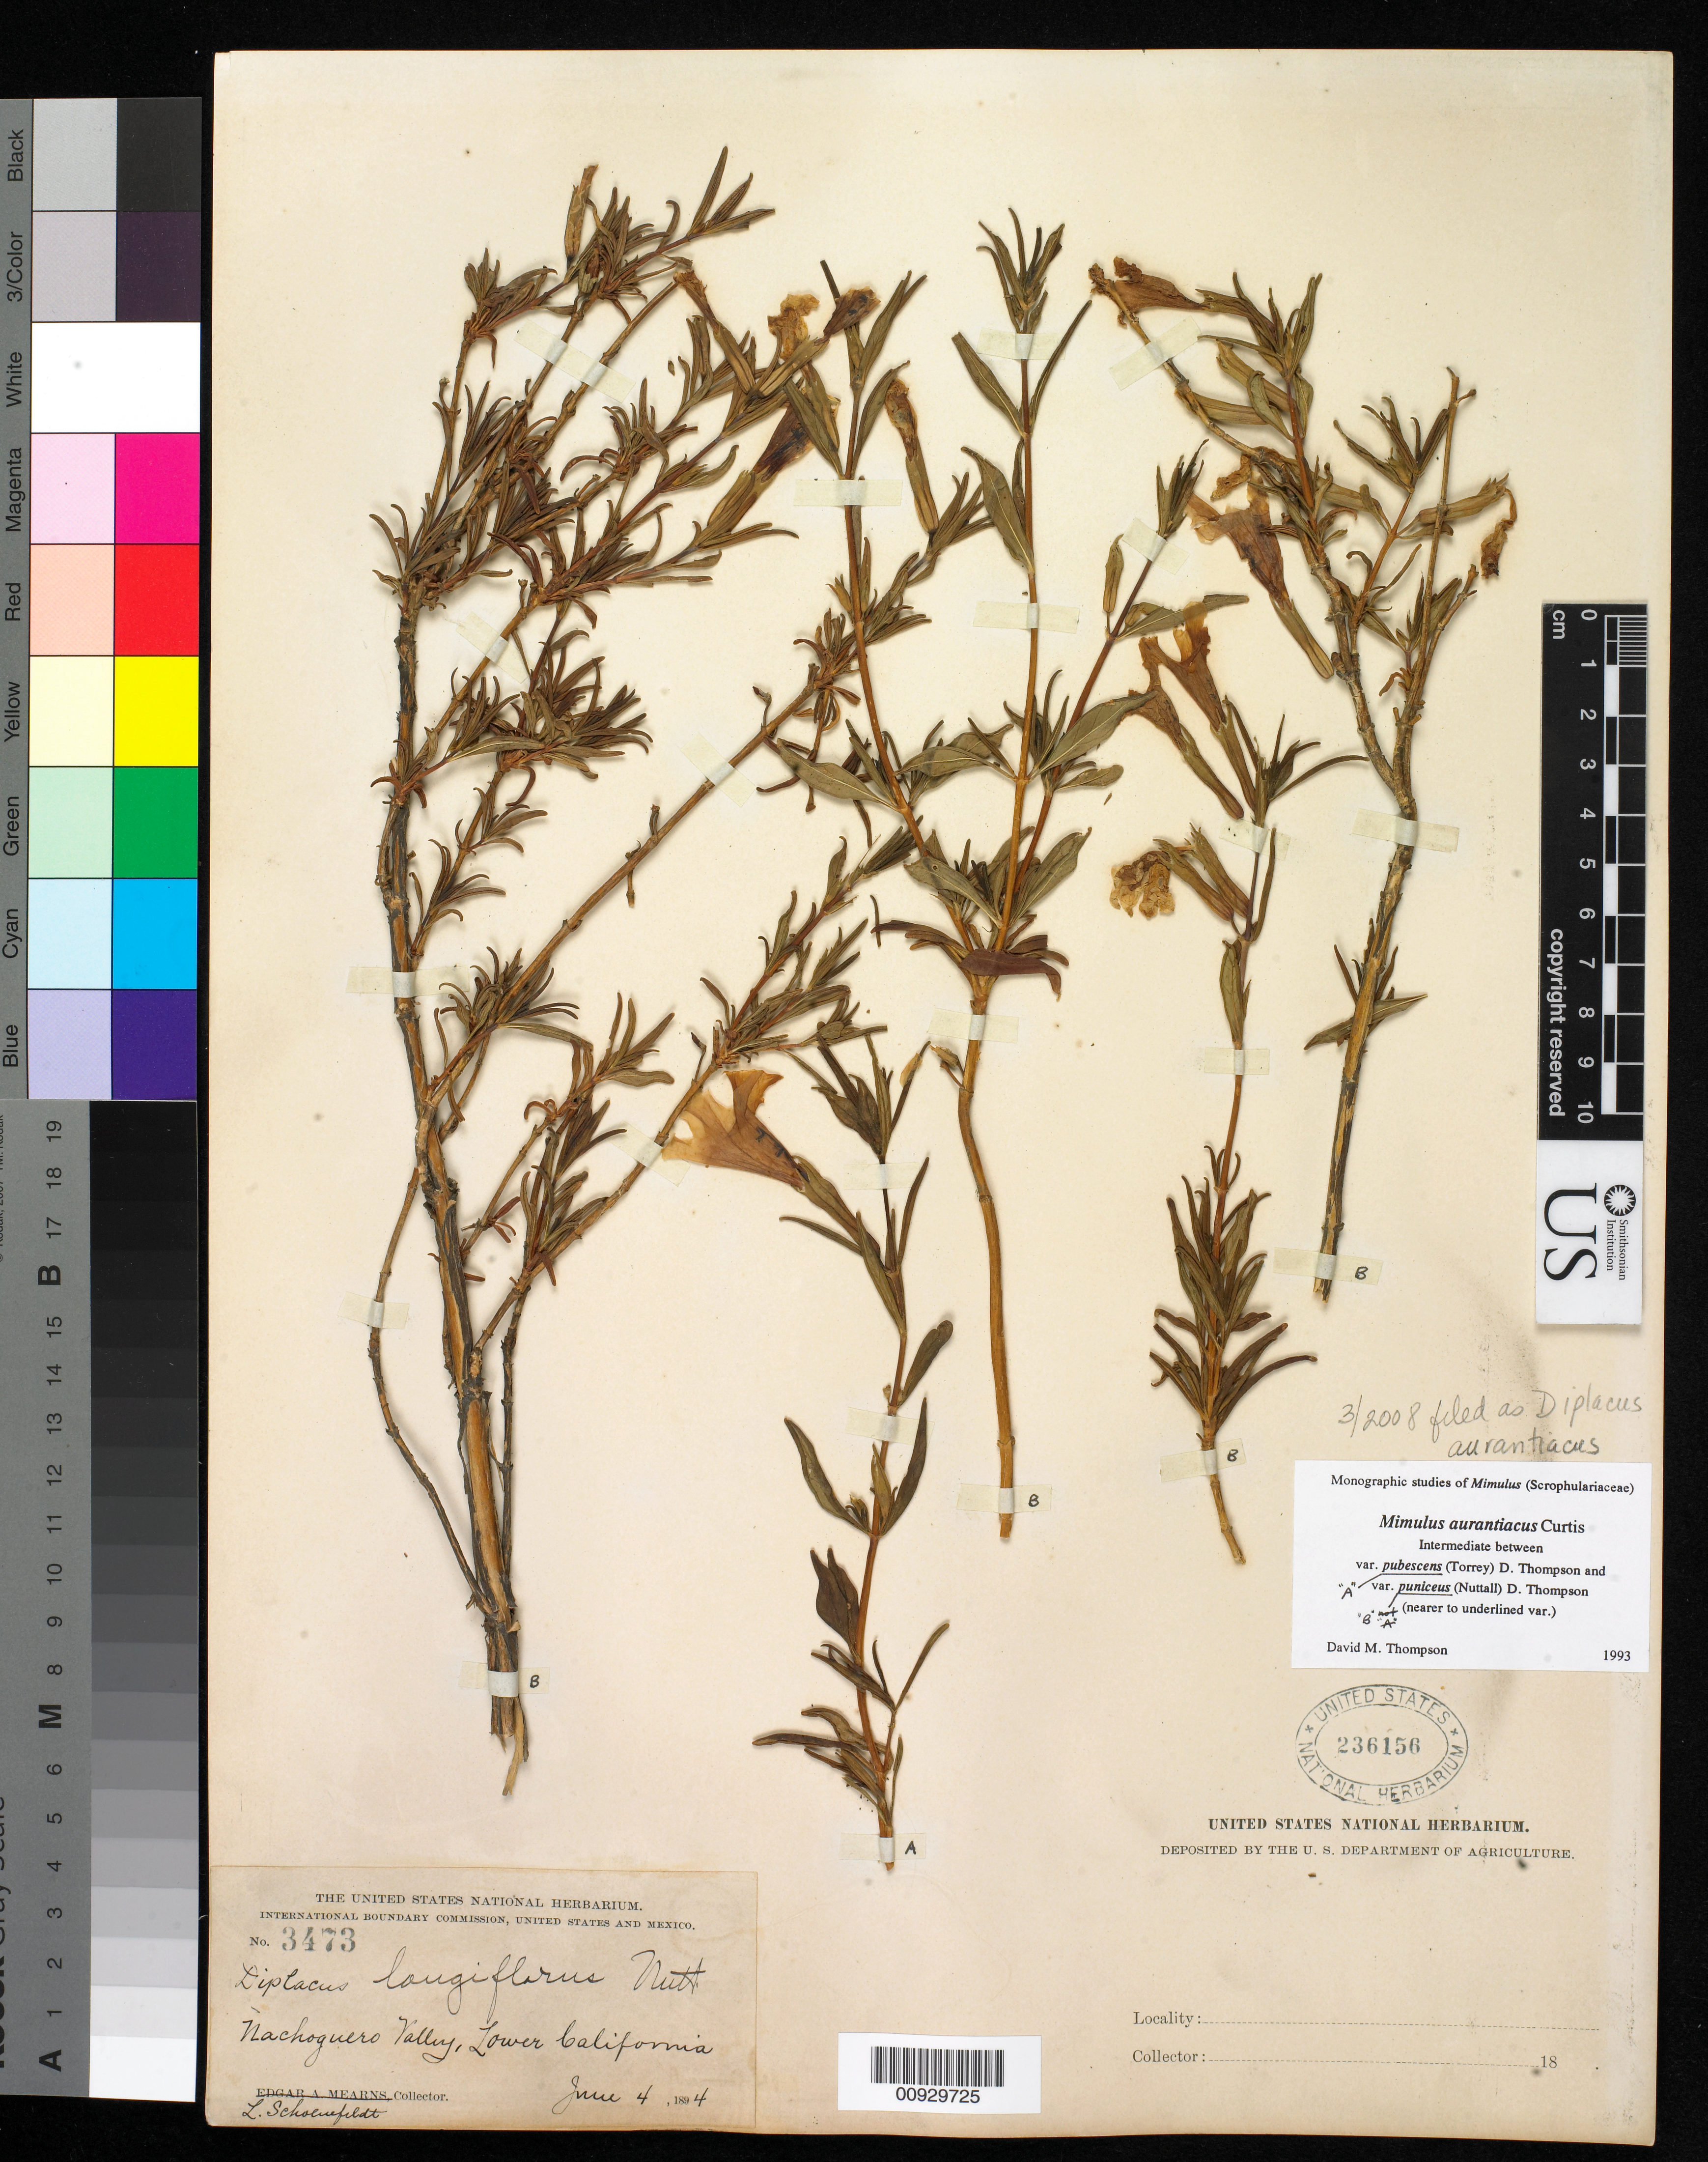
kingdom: Plantae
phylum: Tracheophyta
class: Magnoliopsida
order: Lamiales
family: Phrymaceae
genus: Diplacus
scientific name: Diplacus aurantiacus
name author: (Curtis) Jeps.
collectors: L. Schoenfeldt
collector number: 3473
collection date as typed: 04 Jun 1894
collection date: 1894-06-04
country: Mexico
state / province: Baja California Norte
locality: Nachoguero Valley, Lower California.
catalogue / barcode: US 236156